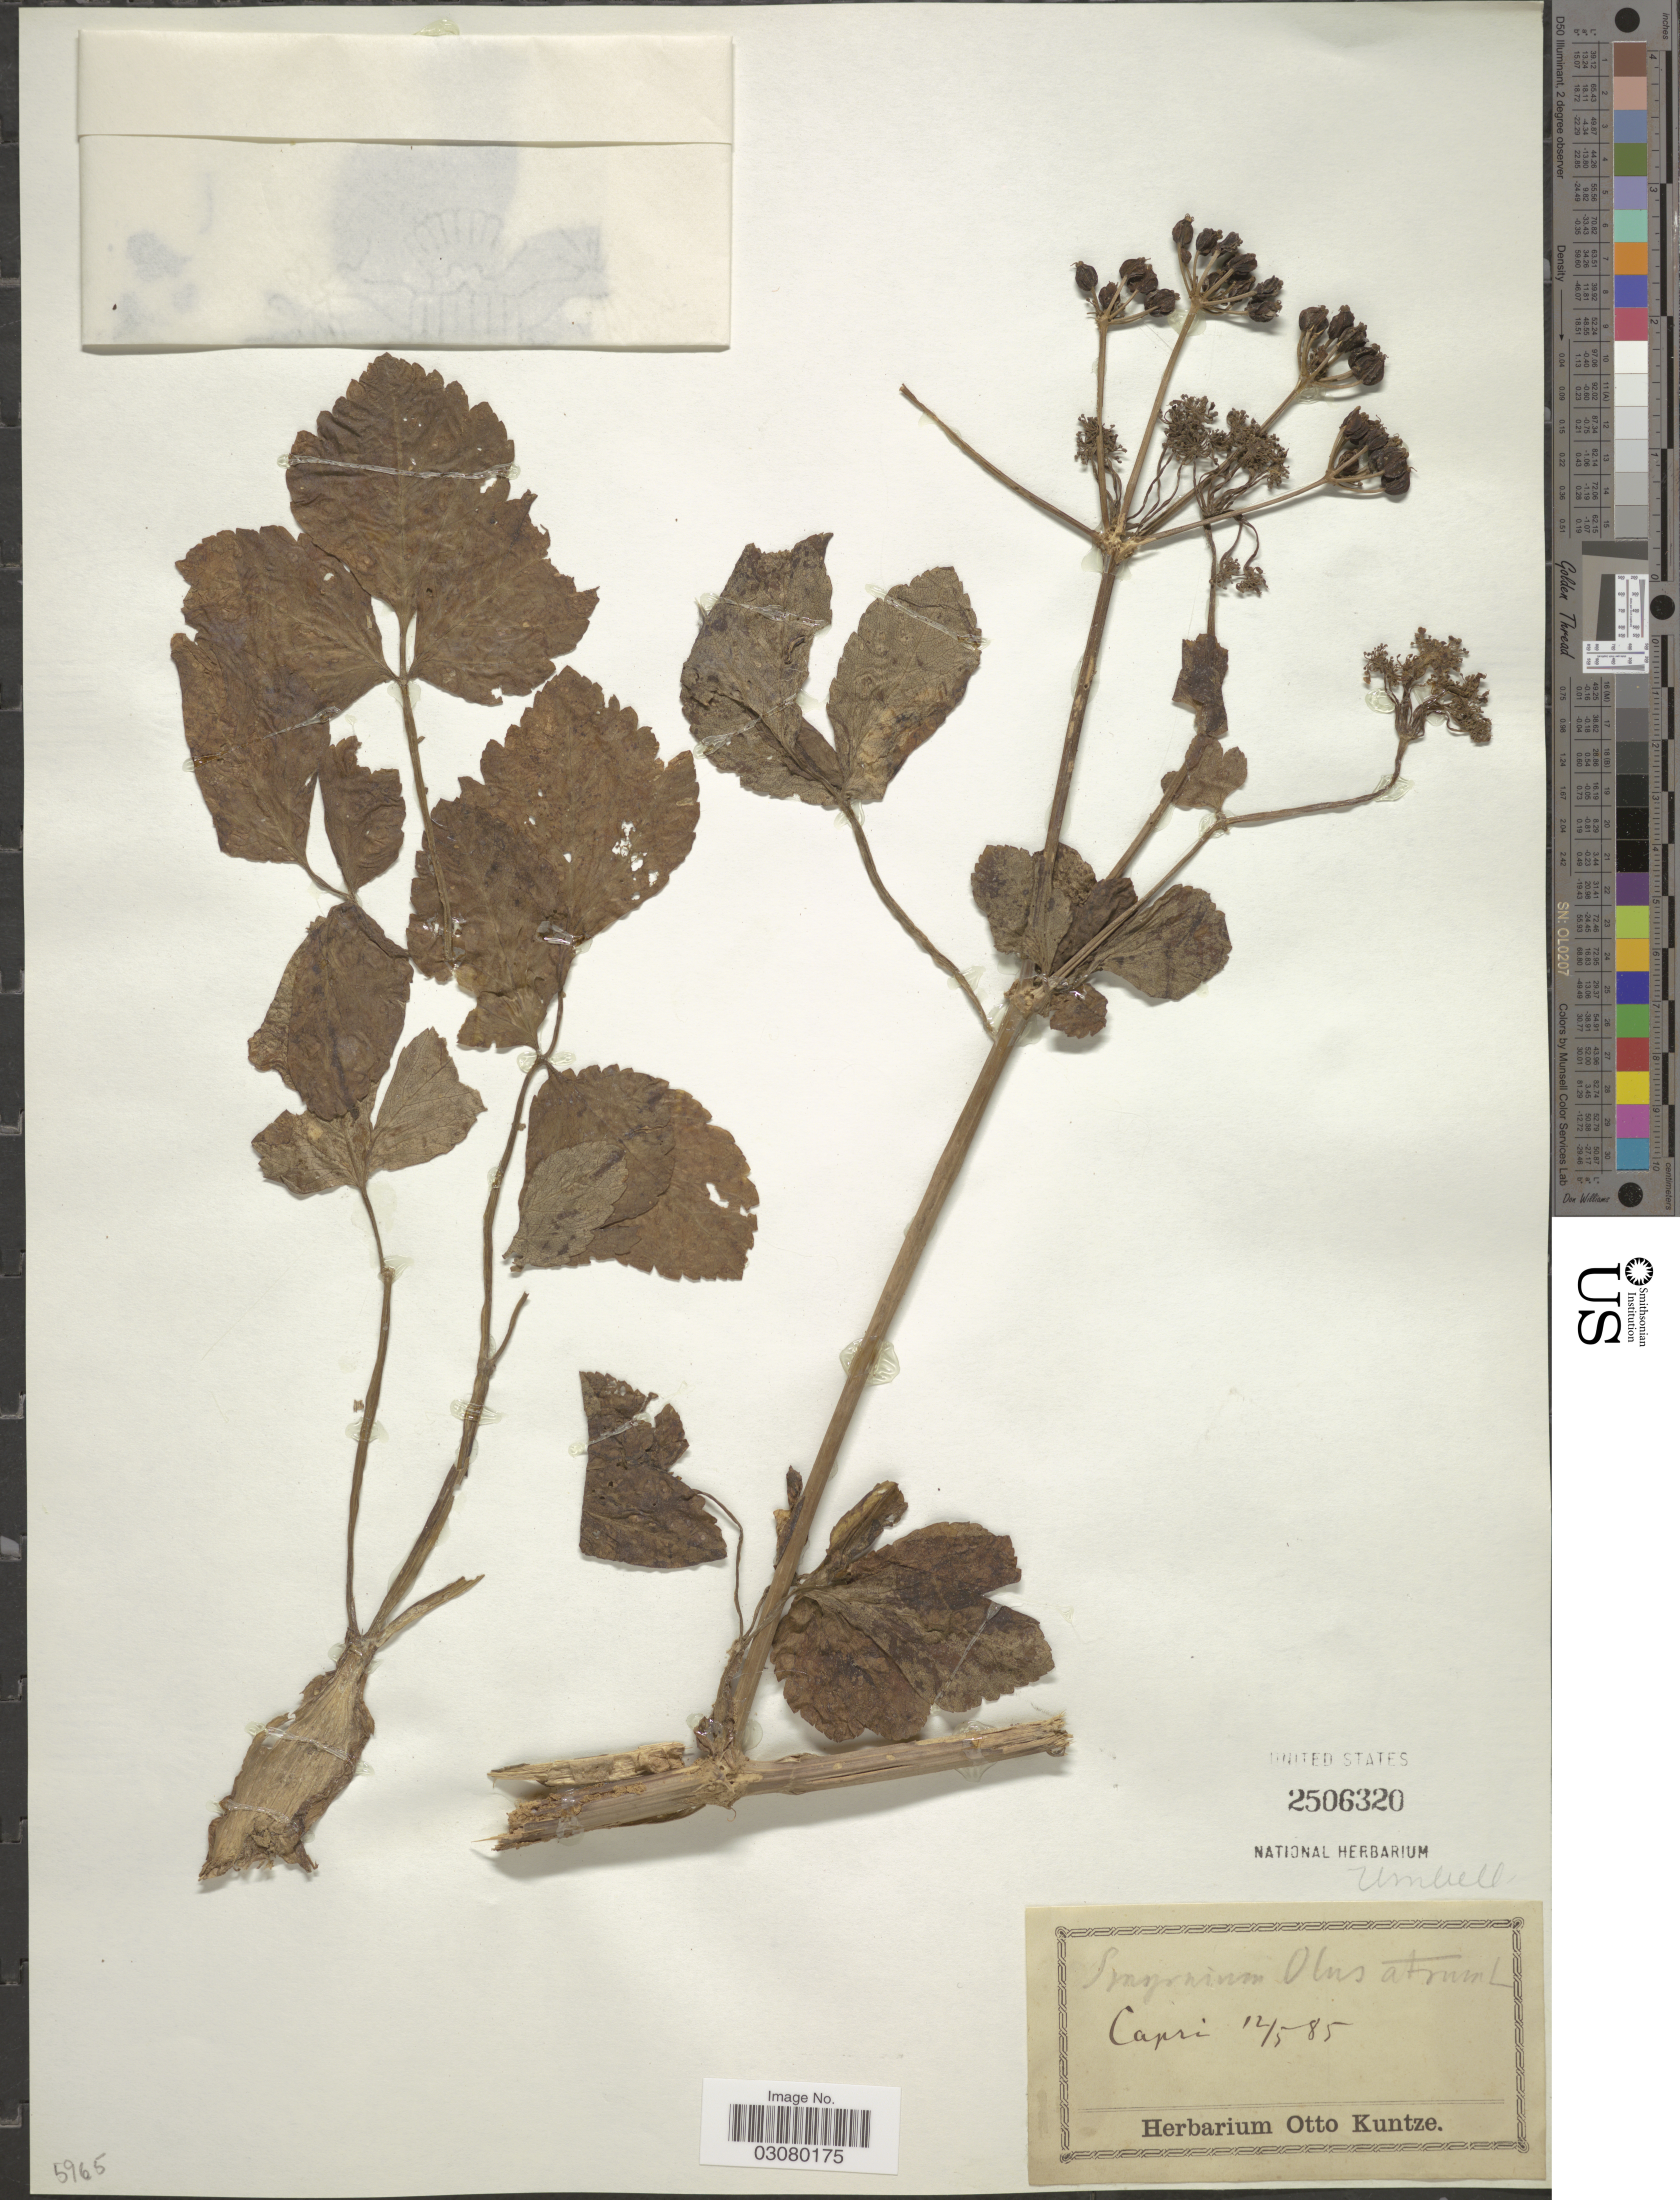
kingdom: Plantae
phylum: Tracheophyta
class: Magnoliopsida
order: Apiales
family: Apiaceae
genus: Smyrnium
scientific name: Smyrnium olusatrum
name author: L.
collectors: ex herb. Otto Kuntze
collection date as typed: Transcribed d/m/y: 12/5/85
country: Italy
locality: Capri.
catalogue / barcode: US 2506320